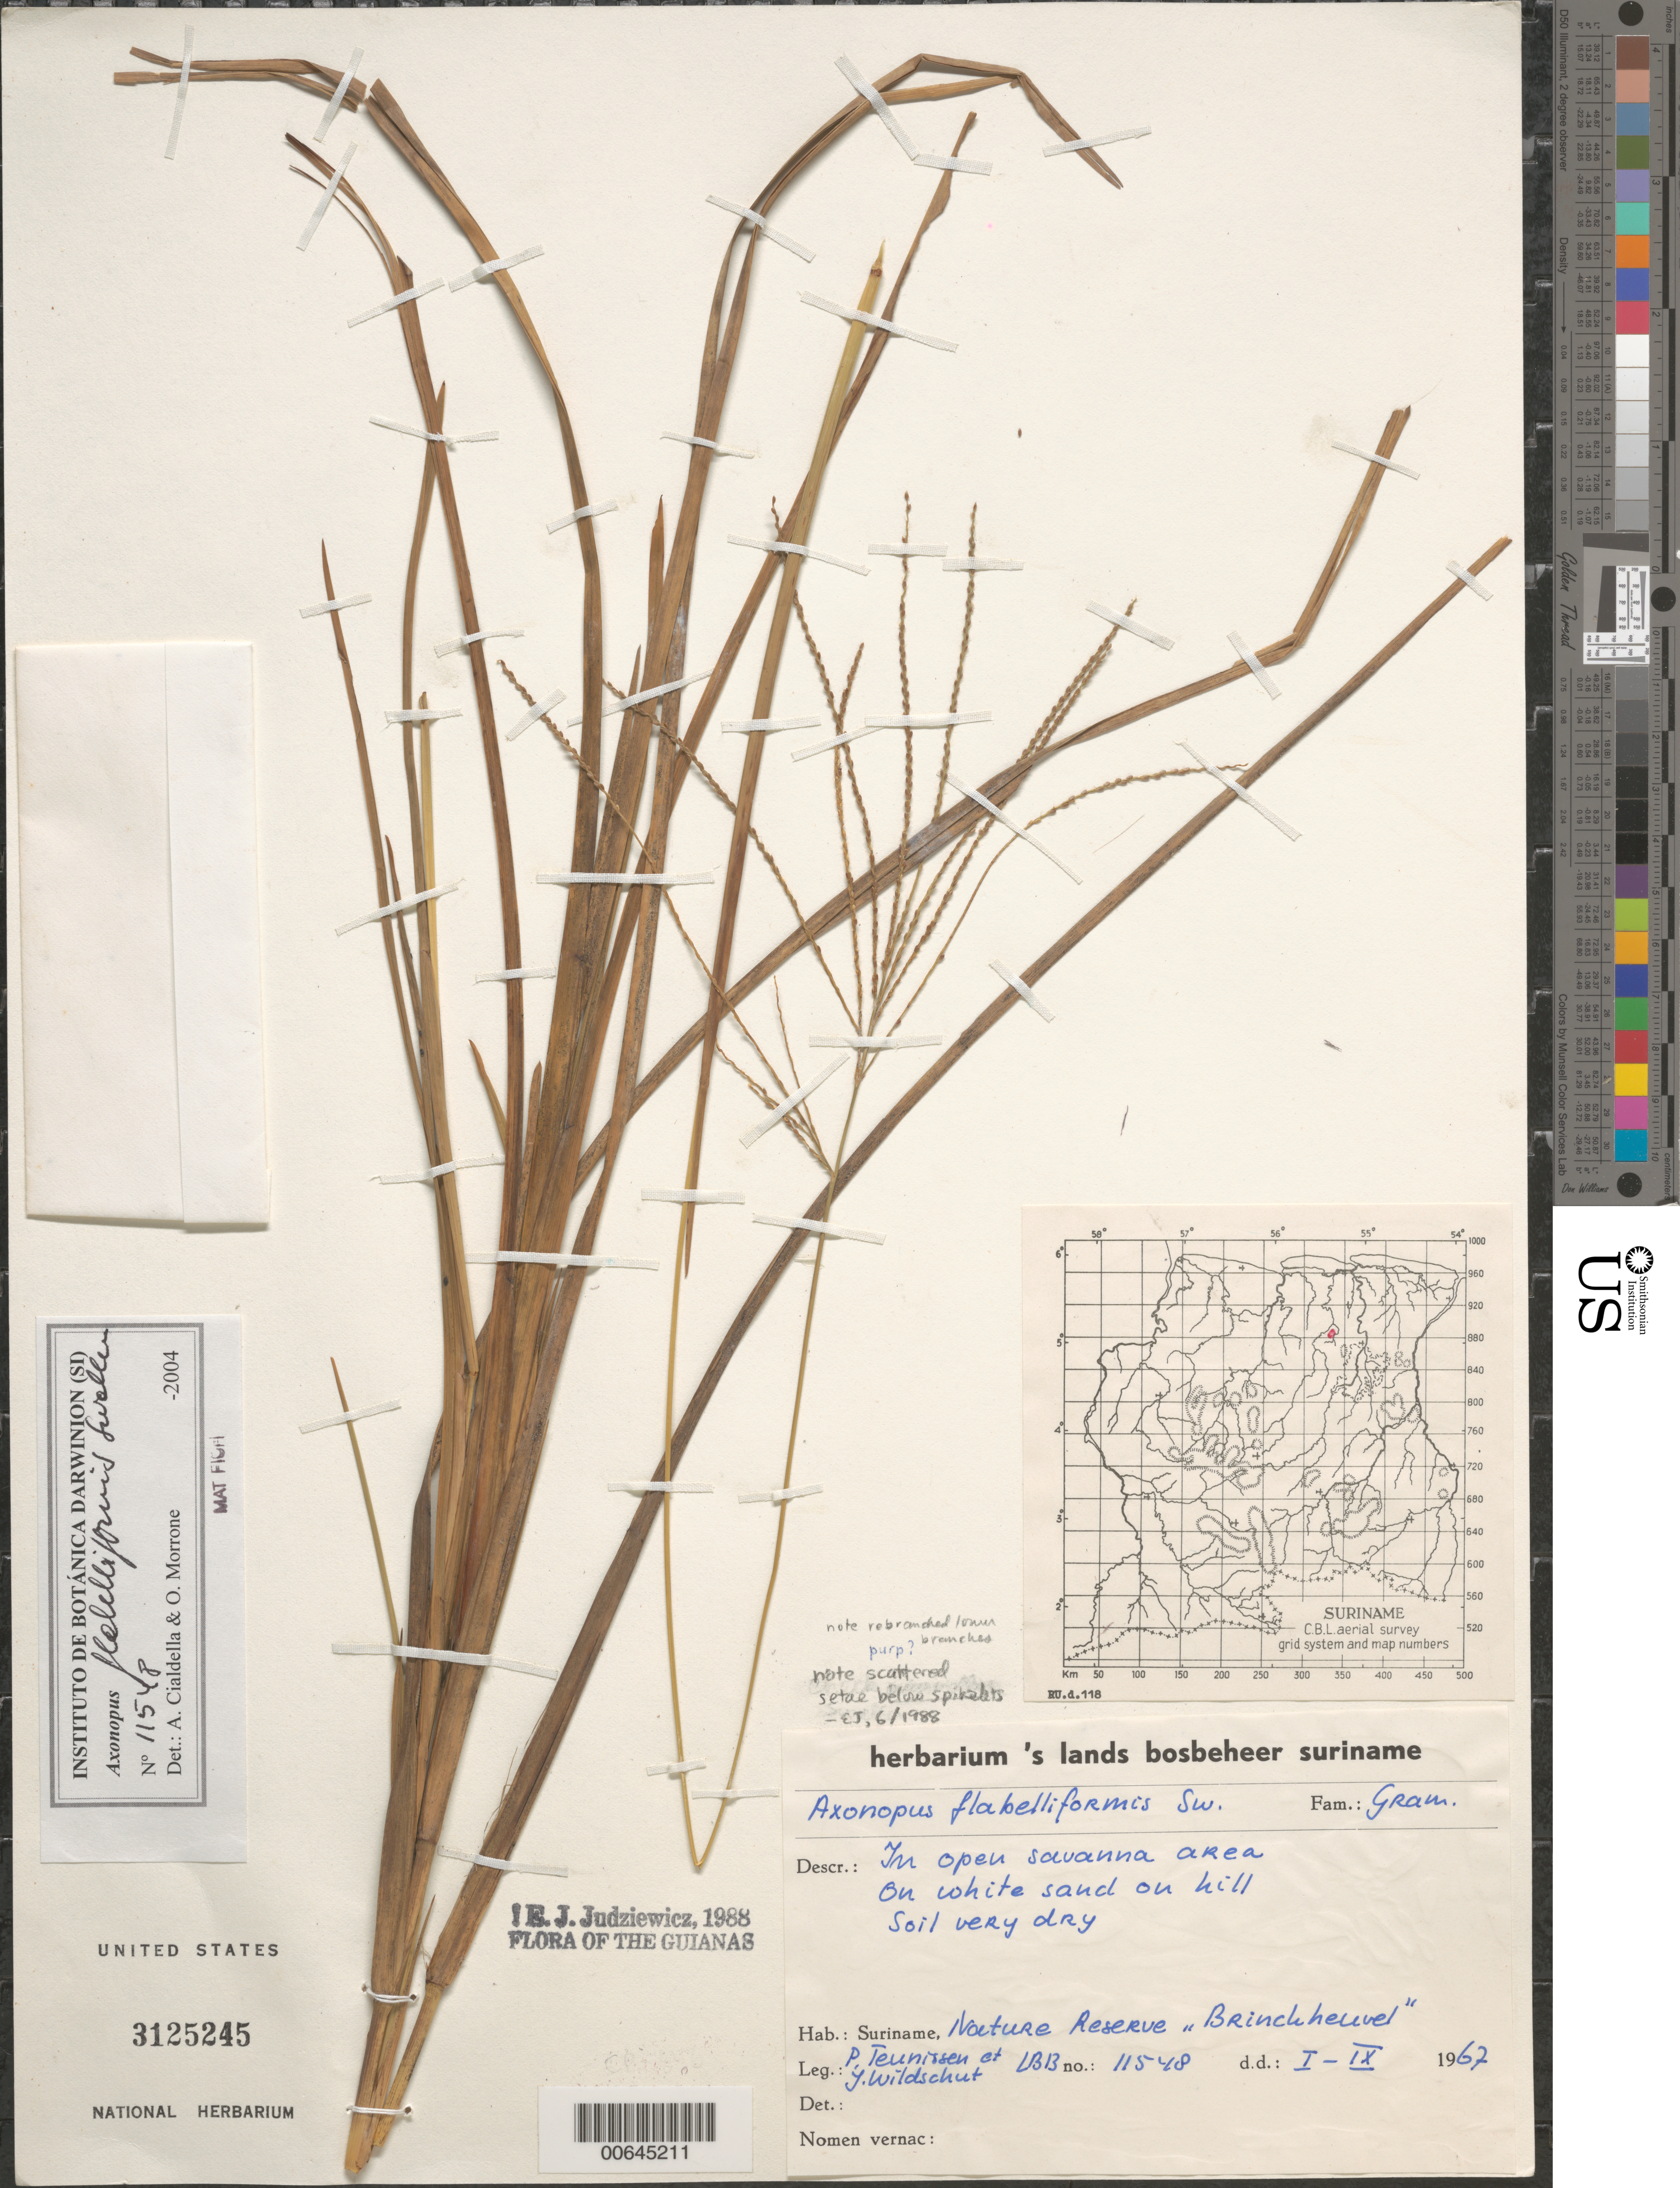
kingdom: Plantae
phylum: Tracheophyta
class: Liliopsida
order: Poales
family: Poaceae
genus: Axonopus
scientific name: Axonopus flabelliformis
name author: Swallen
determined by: Judziewicz, E. J.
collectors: P. Teunissen & J. Wildschut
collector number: LBB 11548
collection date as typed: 1-Sep-67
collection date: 1967-09-01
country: Suriname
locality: Nature Reserve Brinckheuvel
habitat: Open savanna area on white sand on hill, soil very dry.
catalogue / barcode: US 3125245